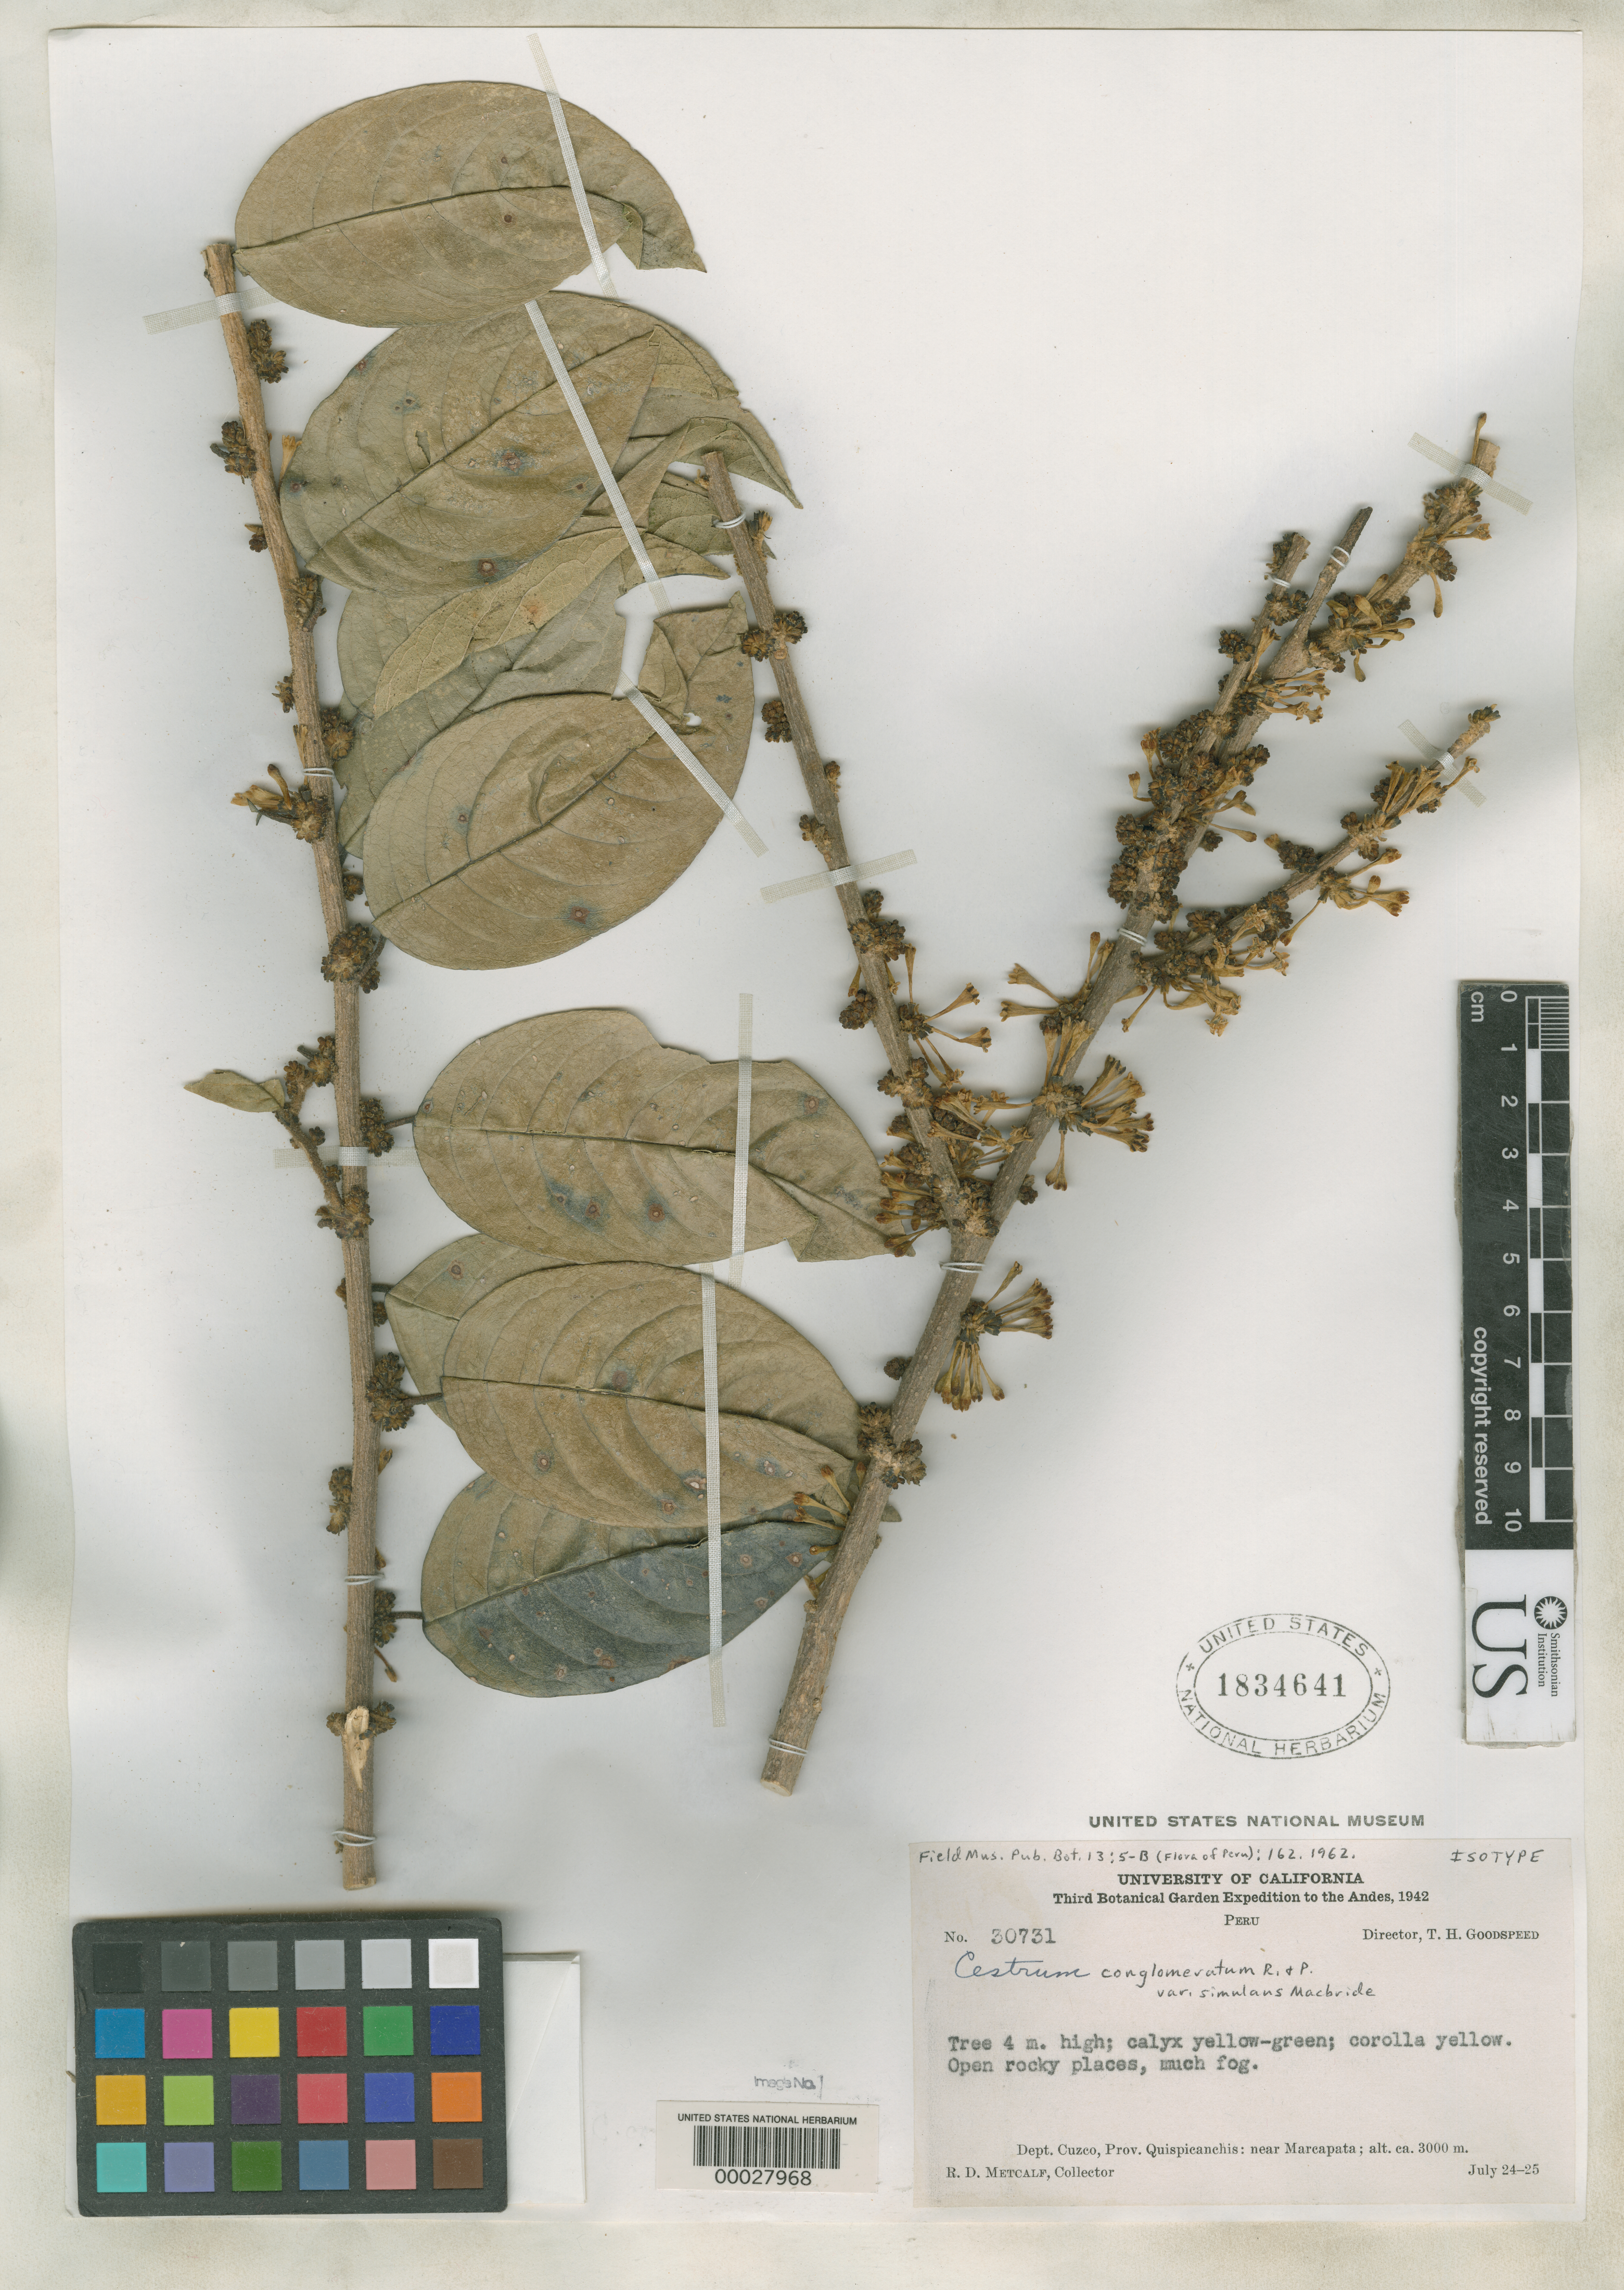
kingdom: Plantae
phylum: Tracheophyta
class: Magnoliopsida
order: Solanales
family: Solanaceae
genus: Cestrum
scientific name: Cestrum conglomeratum var. simulans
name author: J.F. Macbr.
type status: Isotype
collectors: R. D. Metcalf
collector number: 30731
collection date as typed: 24 Jul 1942 to 25 Jul 1942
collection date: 1942-07-24/1942-07-25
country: Peru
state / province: Cusco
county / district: Quispicanchis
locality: near Marcapata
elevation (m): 3000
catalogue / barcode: US 1834641